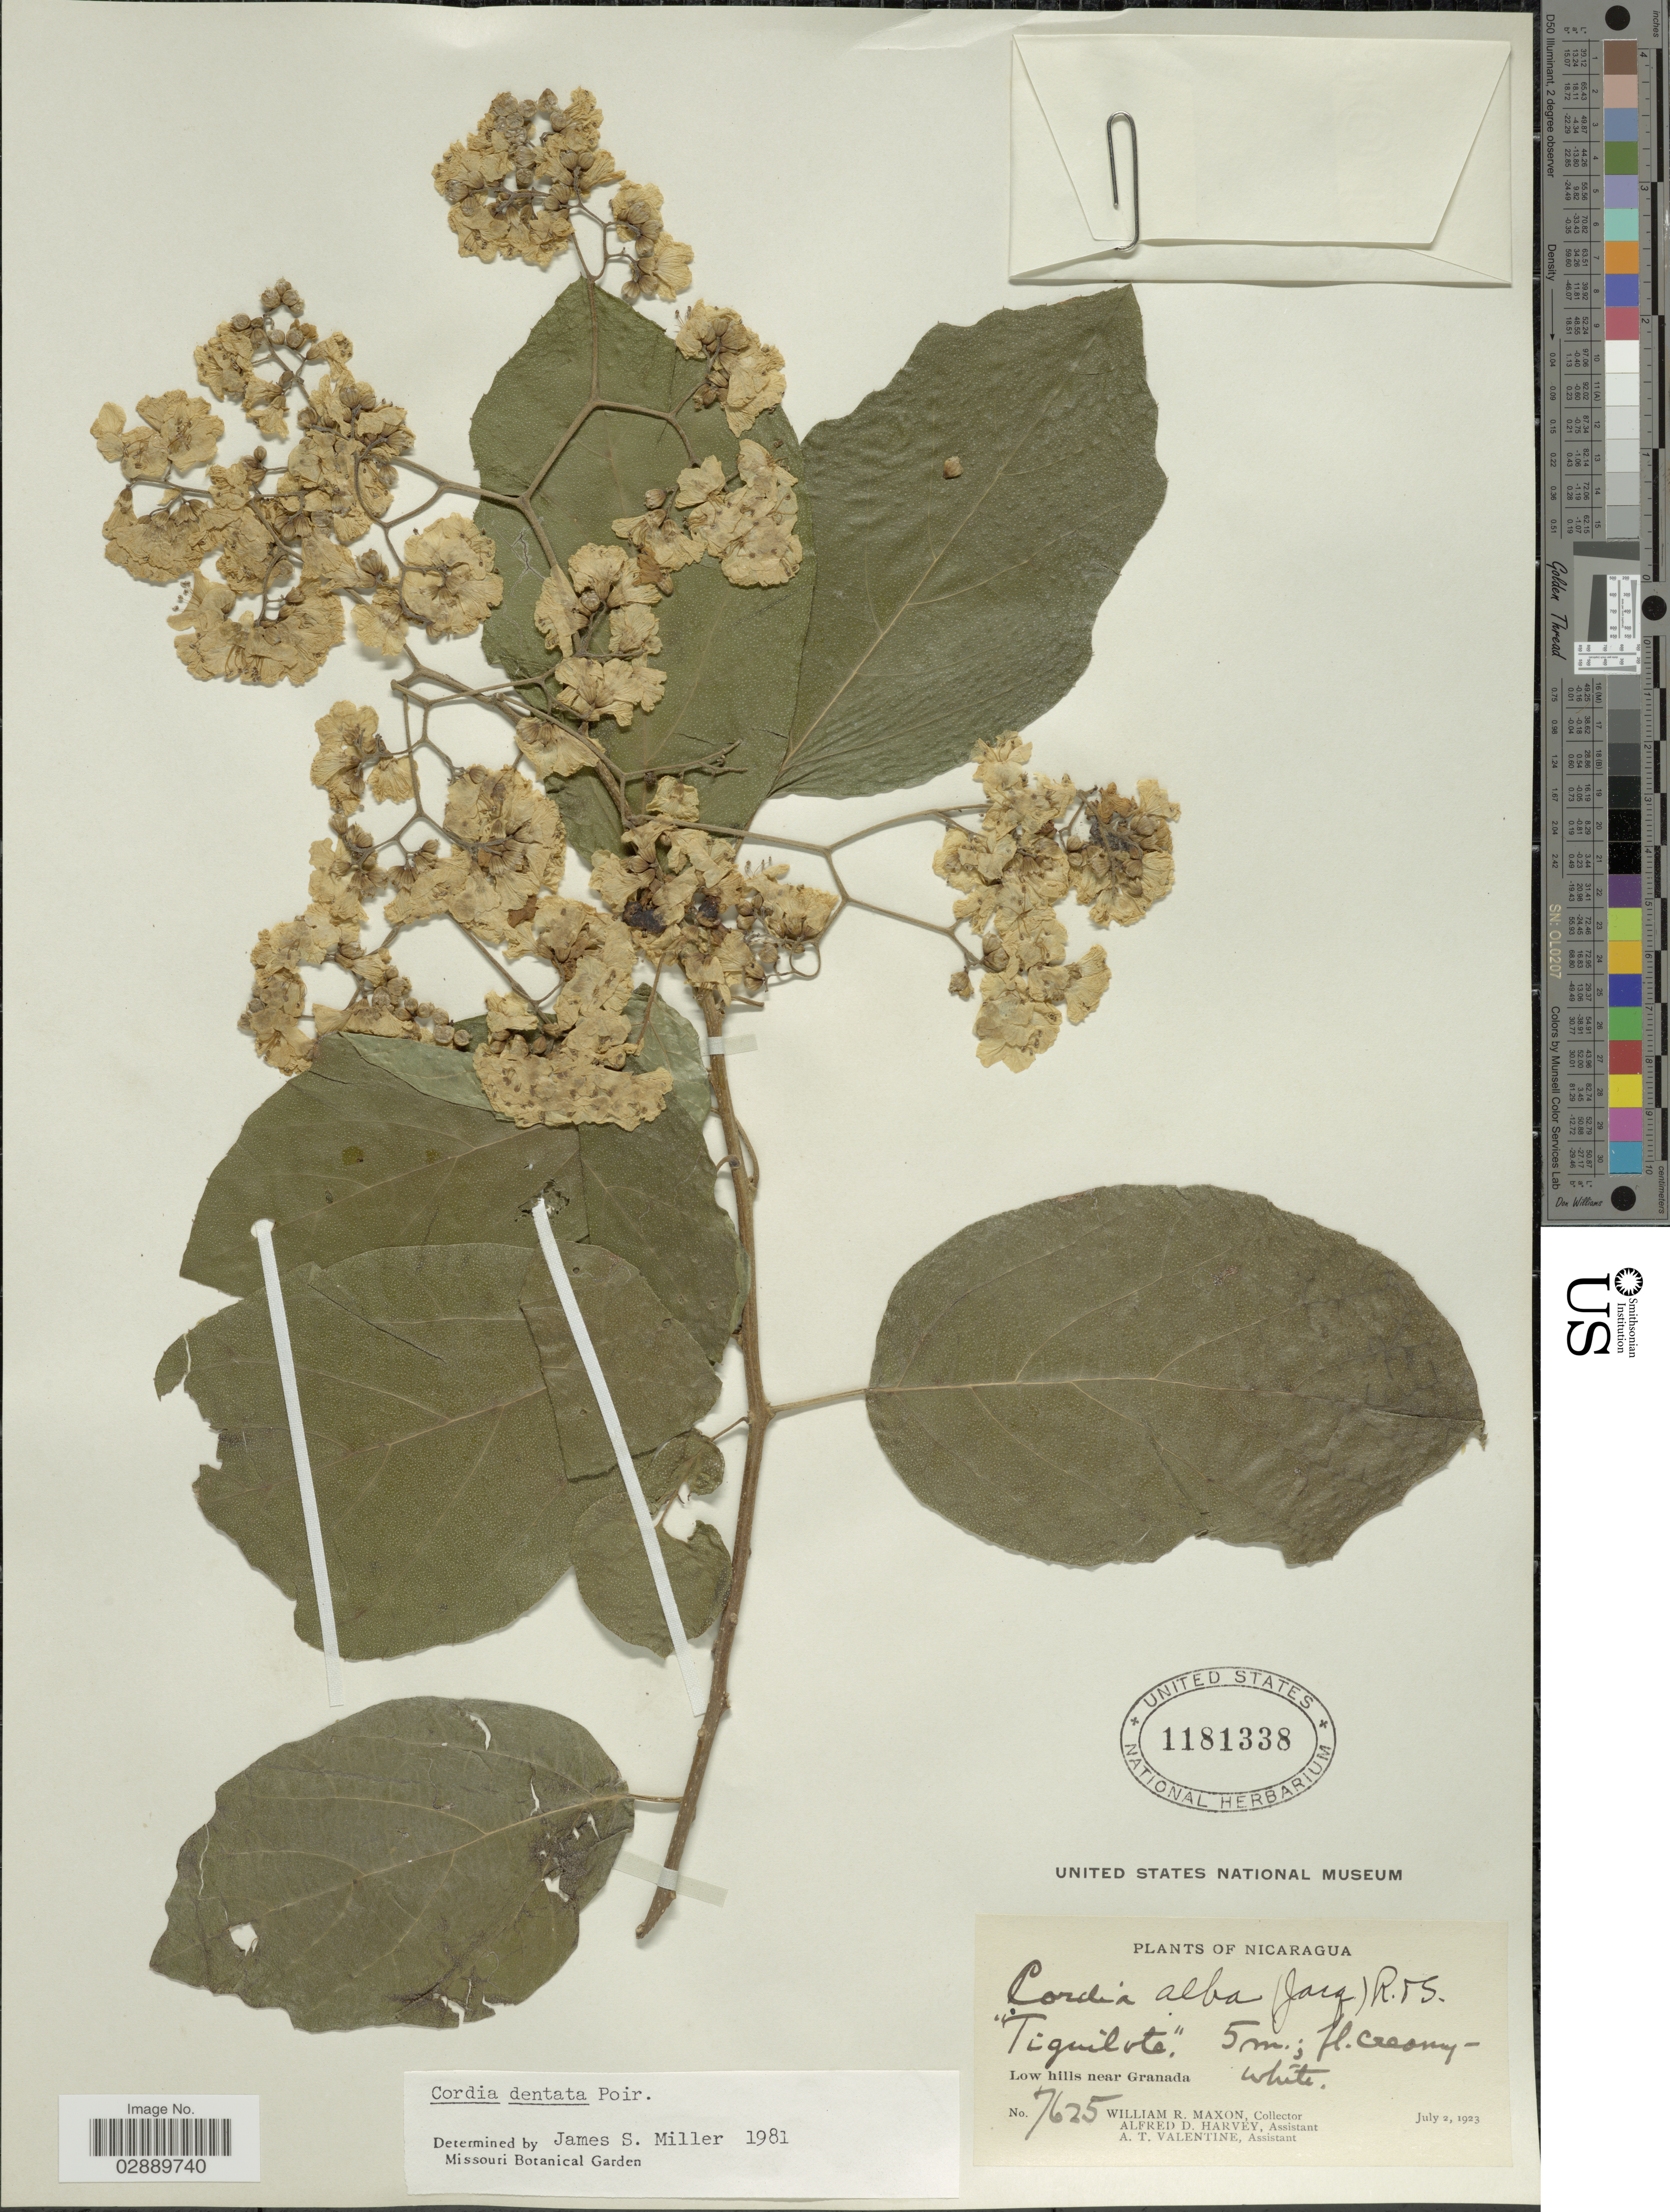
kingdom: Plantae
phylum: Tracheophyta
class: Magnoliopsida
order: Boraginales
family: Cordiaceae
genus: Cordia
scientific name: Cordia dentata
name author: Poir.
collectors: W. R. Maxon, A. D. Harvey & A. Valentine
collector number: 7625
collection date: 1923-07-02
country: Nicaragua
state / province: Granada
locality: Low hills near Granada.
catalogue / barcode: US 1181338